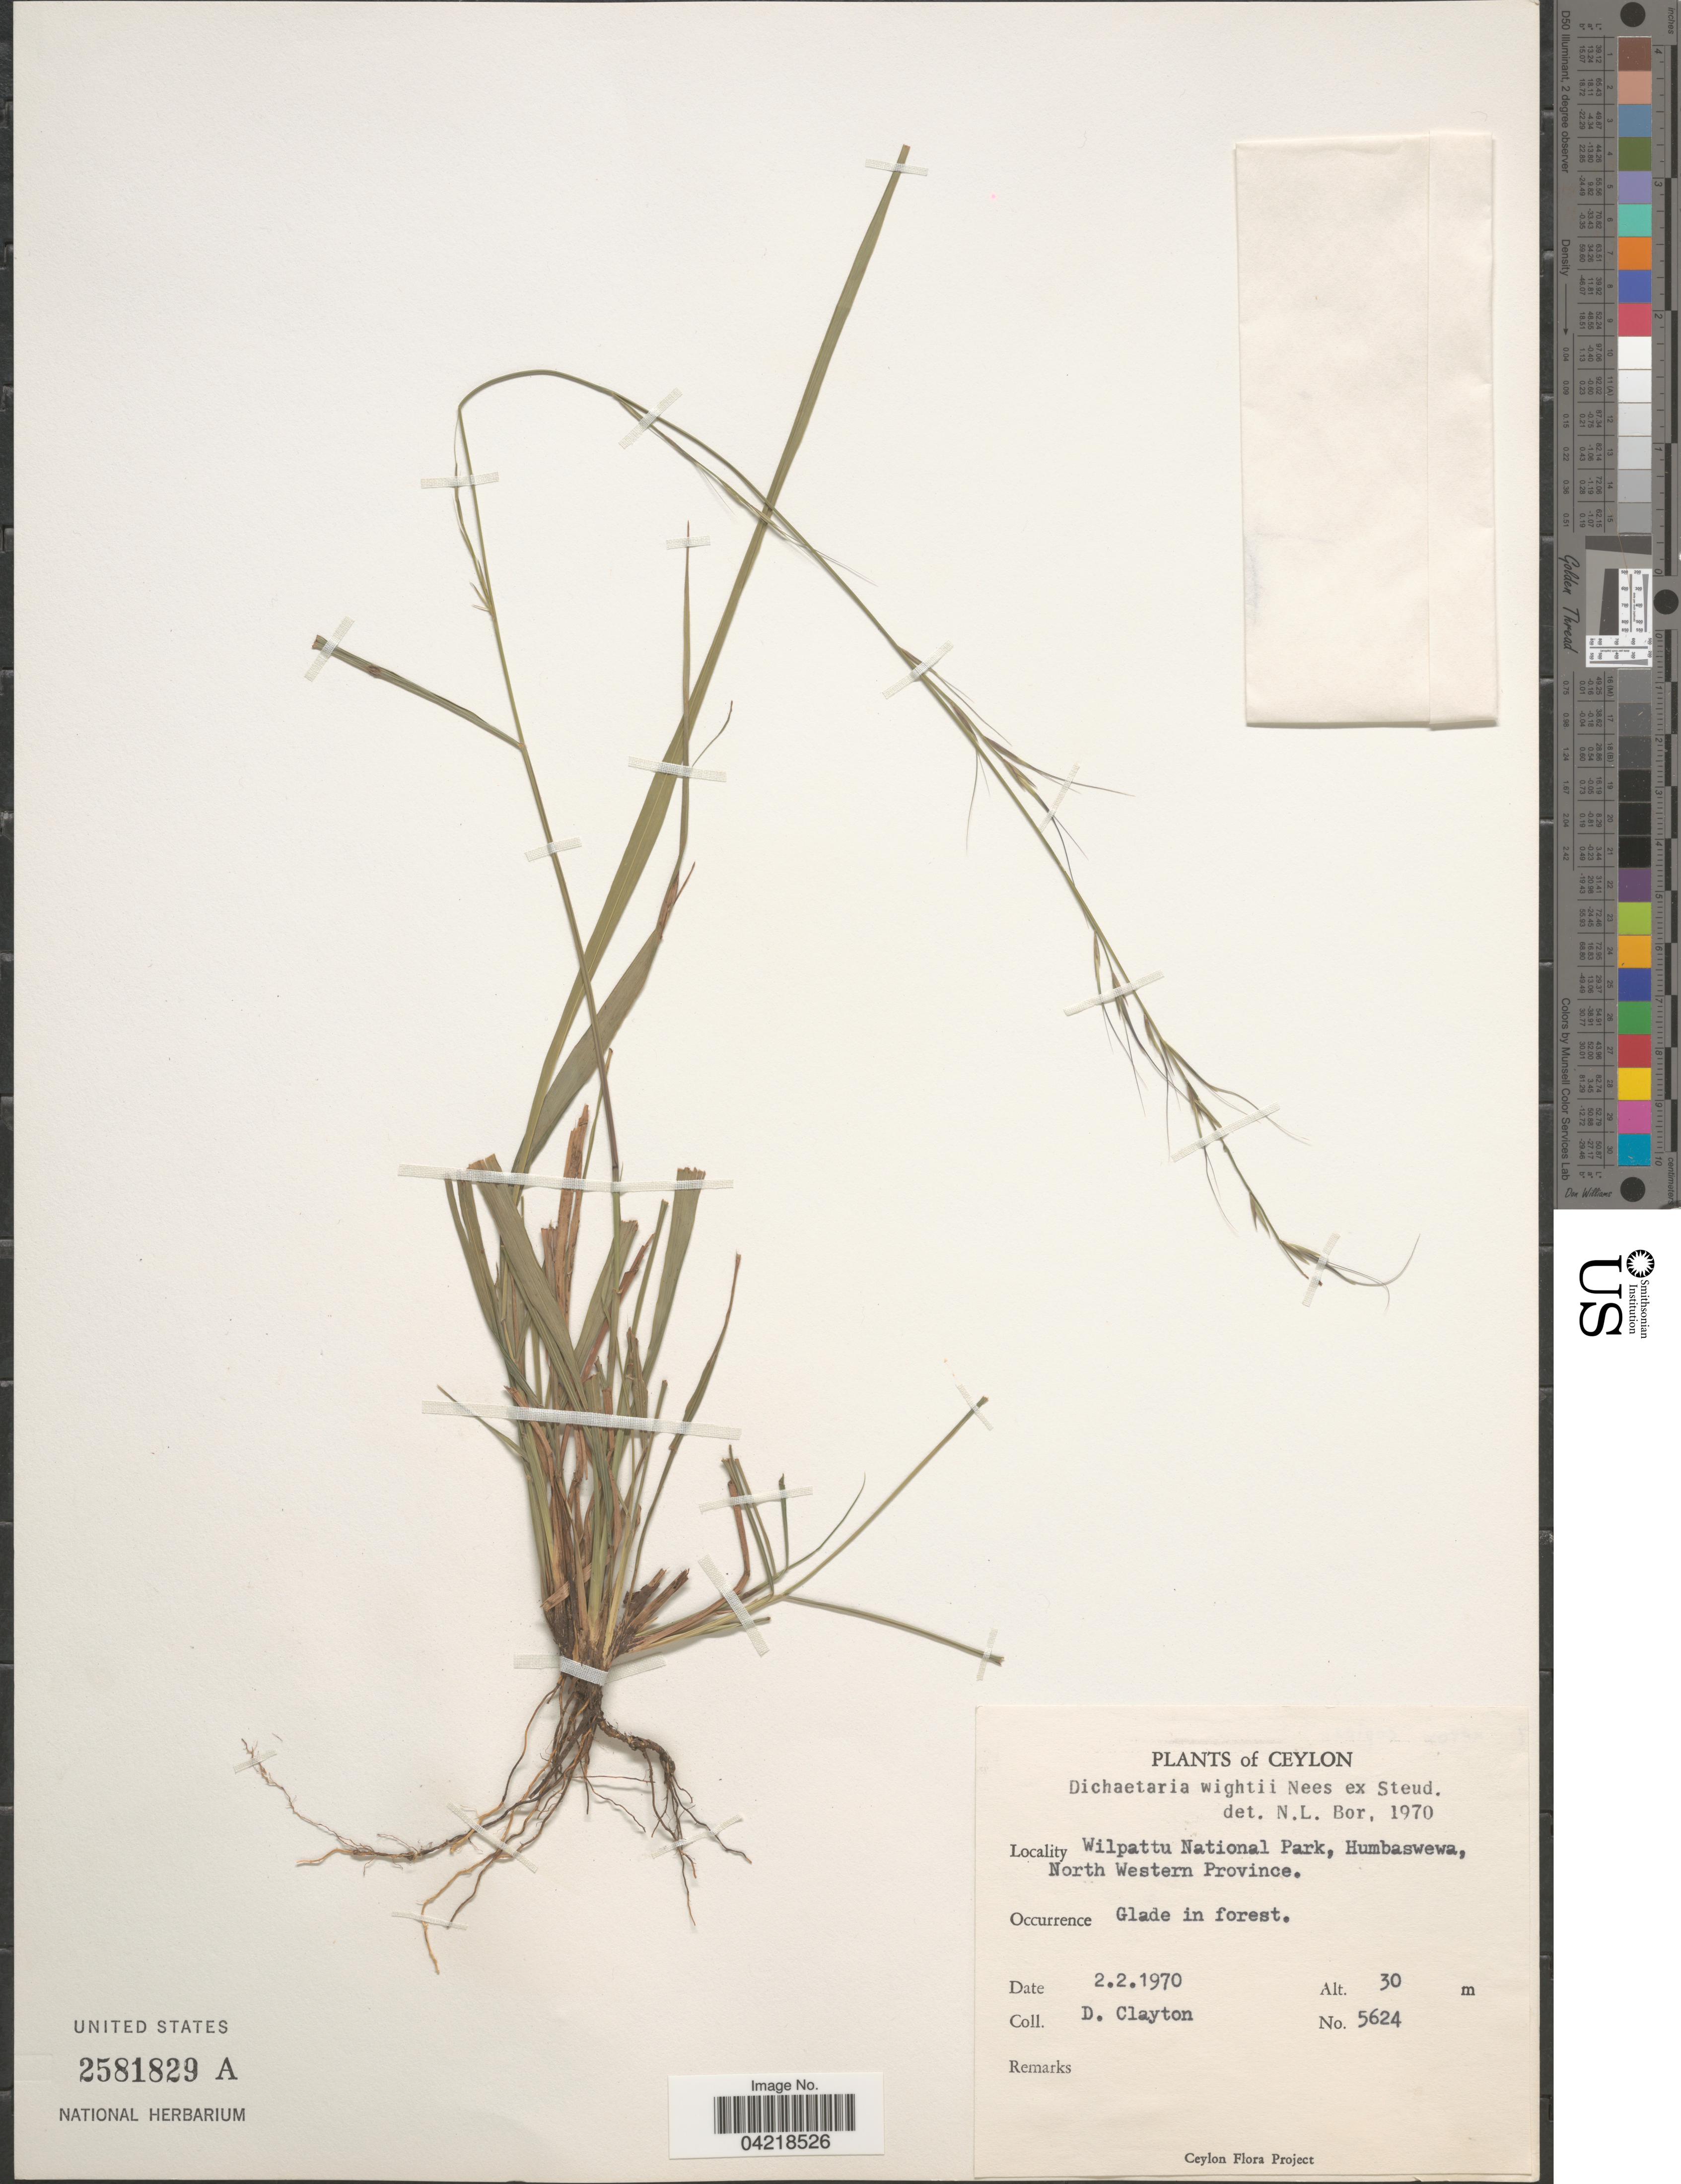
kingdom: Plantae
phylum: Tracheophyta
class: Liliopsida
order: Poales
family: Poaceae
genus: Dichaetaria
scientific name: Dichaetaria wightii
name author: Nees & Steud.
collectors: D. Clayton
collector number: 5624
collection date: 1970-02-02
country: Sri Lanka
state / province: North Western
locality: Ceylon. Wilpattu National Park, Humbaswewa, North Western Province. Glade in forest.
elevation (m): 30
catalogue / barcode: US 2581829A